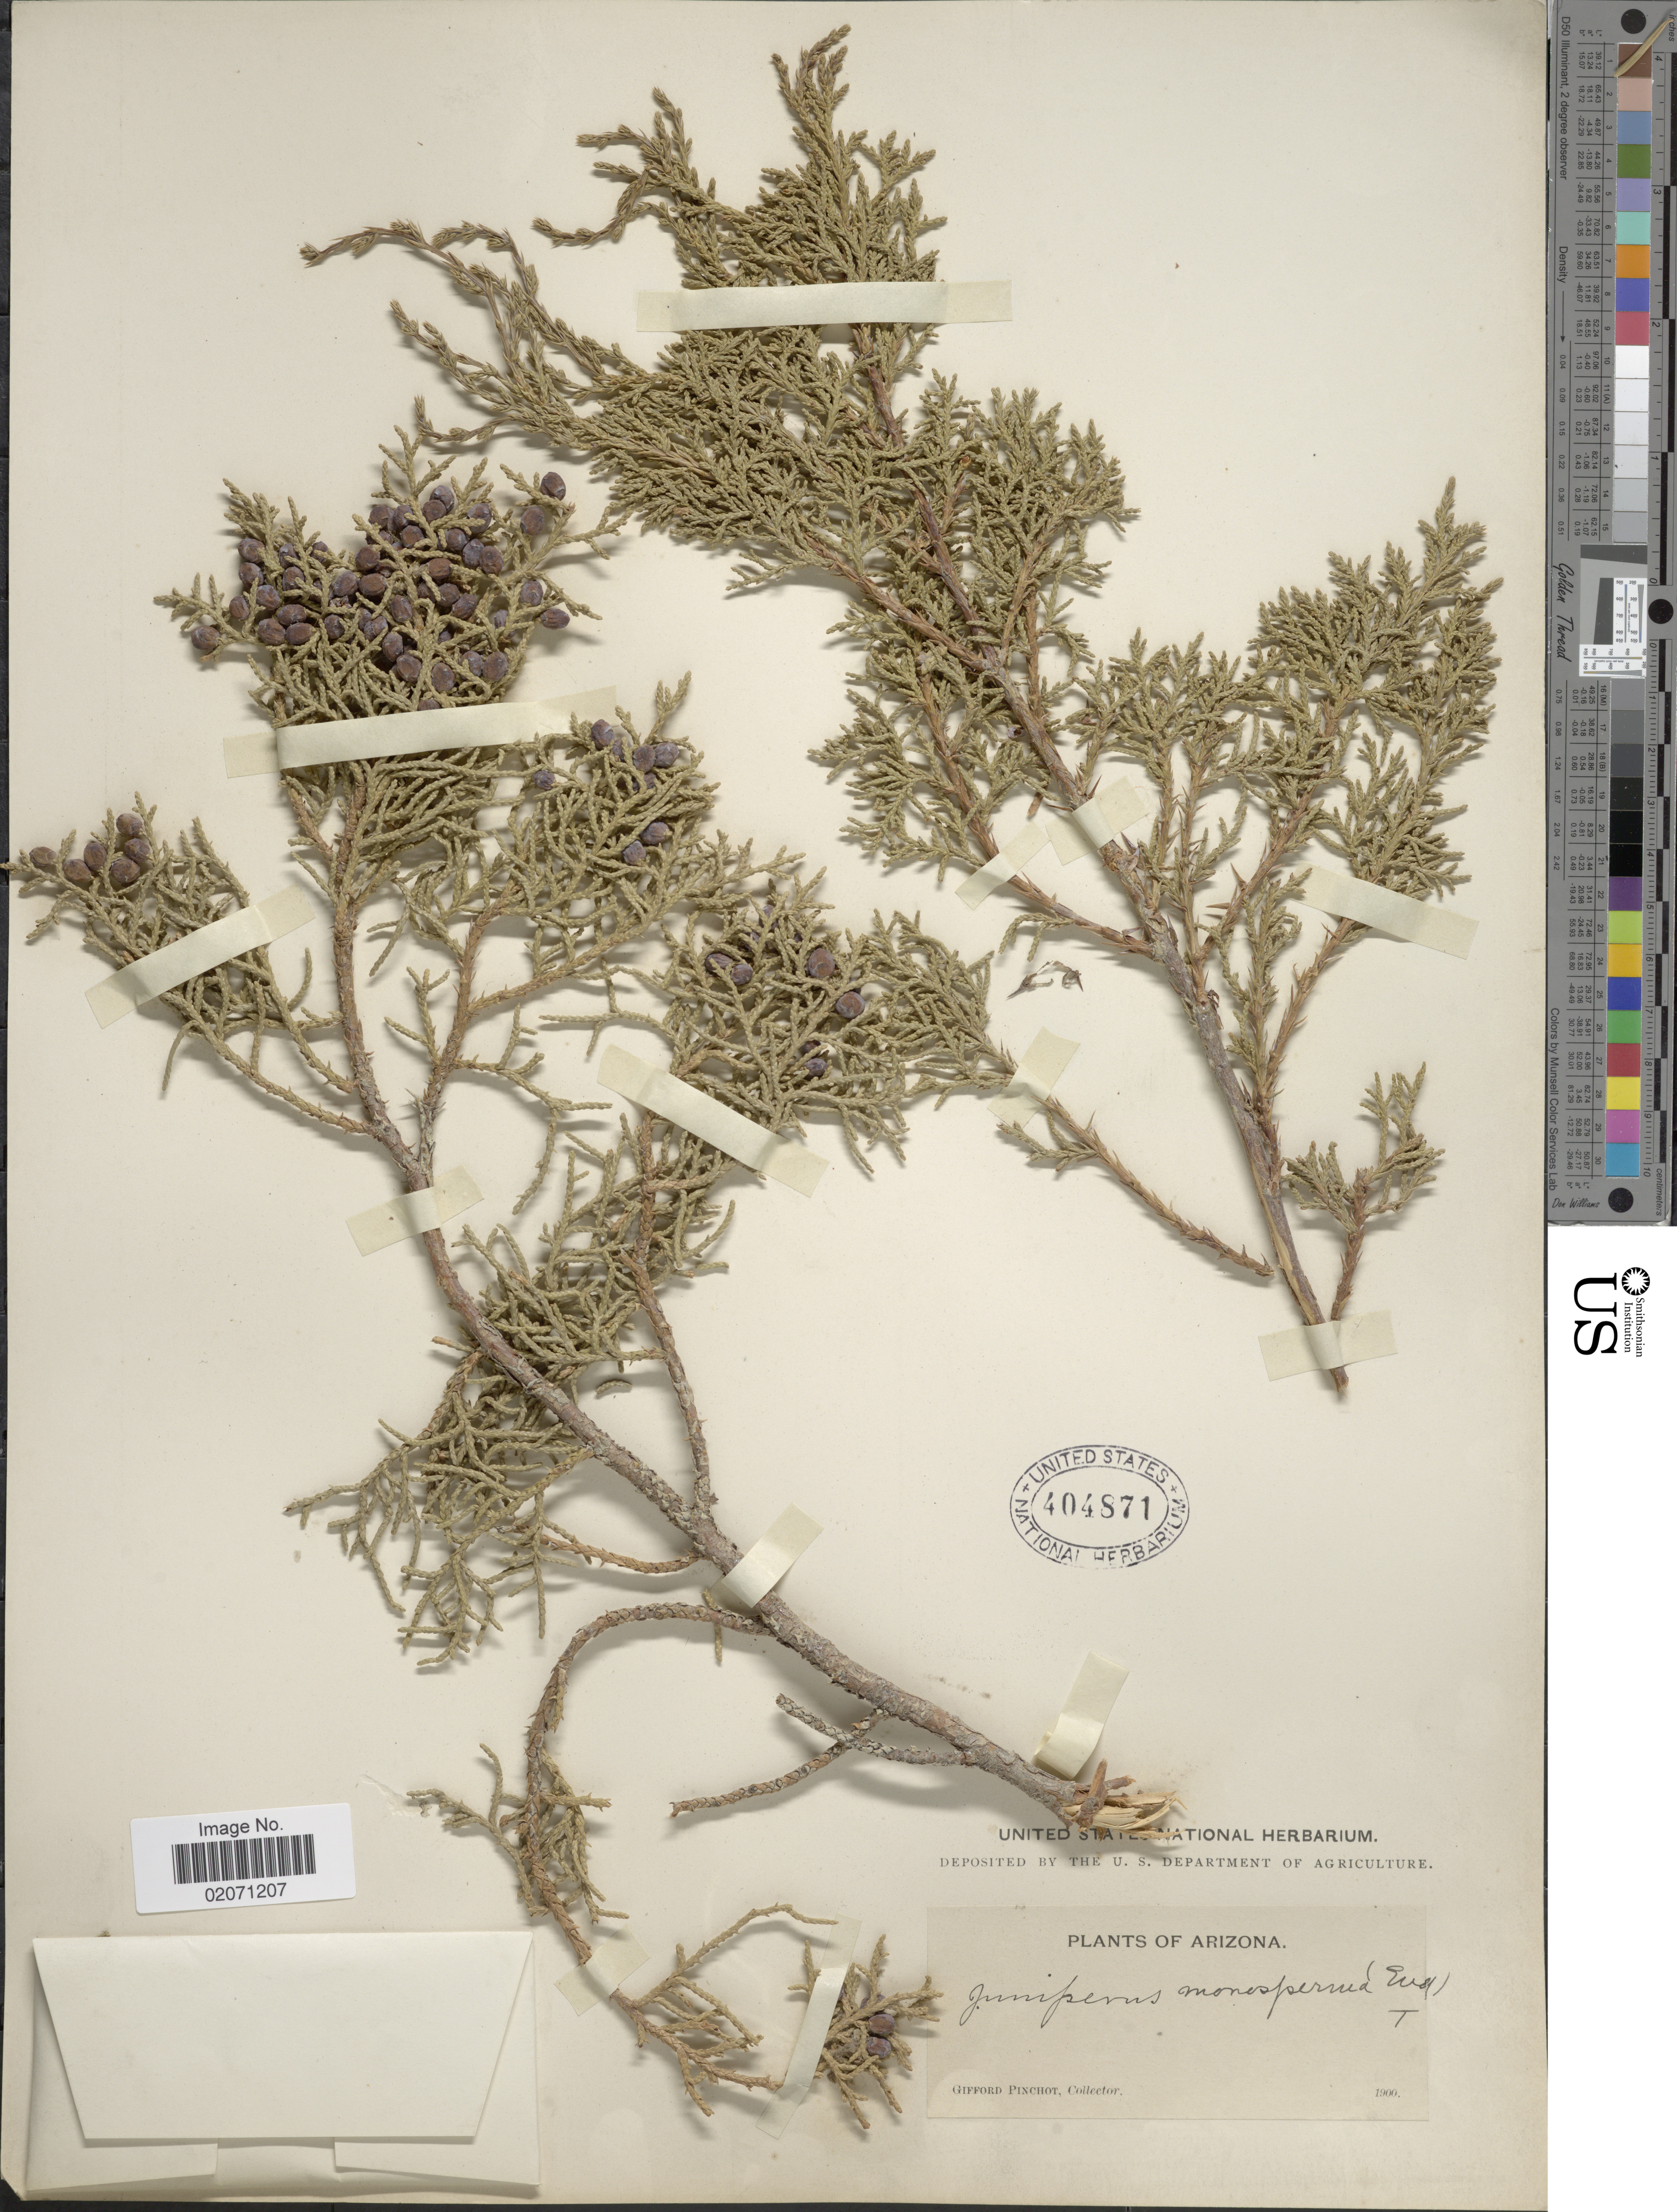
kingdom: Plantae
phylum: Tracheophyta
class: Pinopsida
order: Pinales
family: Cupressaceae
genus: Juniperus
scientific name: Juniperus monosperma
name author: (Engelm.) Sarg.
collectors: G. Pinchot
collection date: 1900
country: United States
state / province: Arizona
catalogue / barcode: US 404871